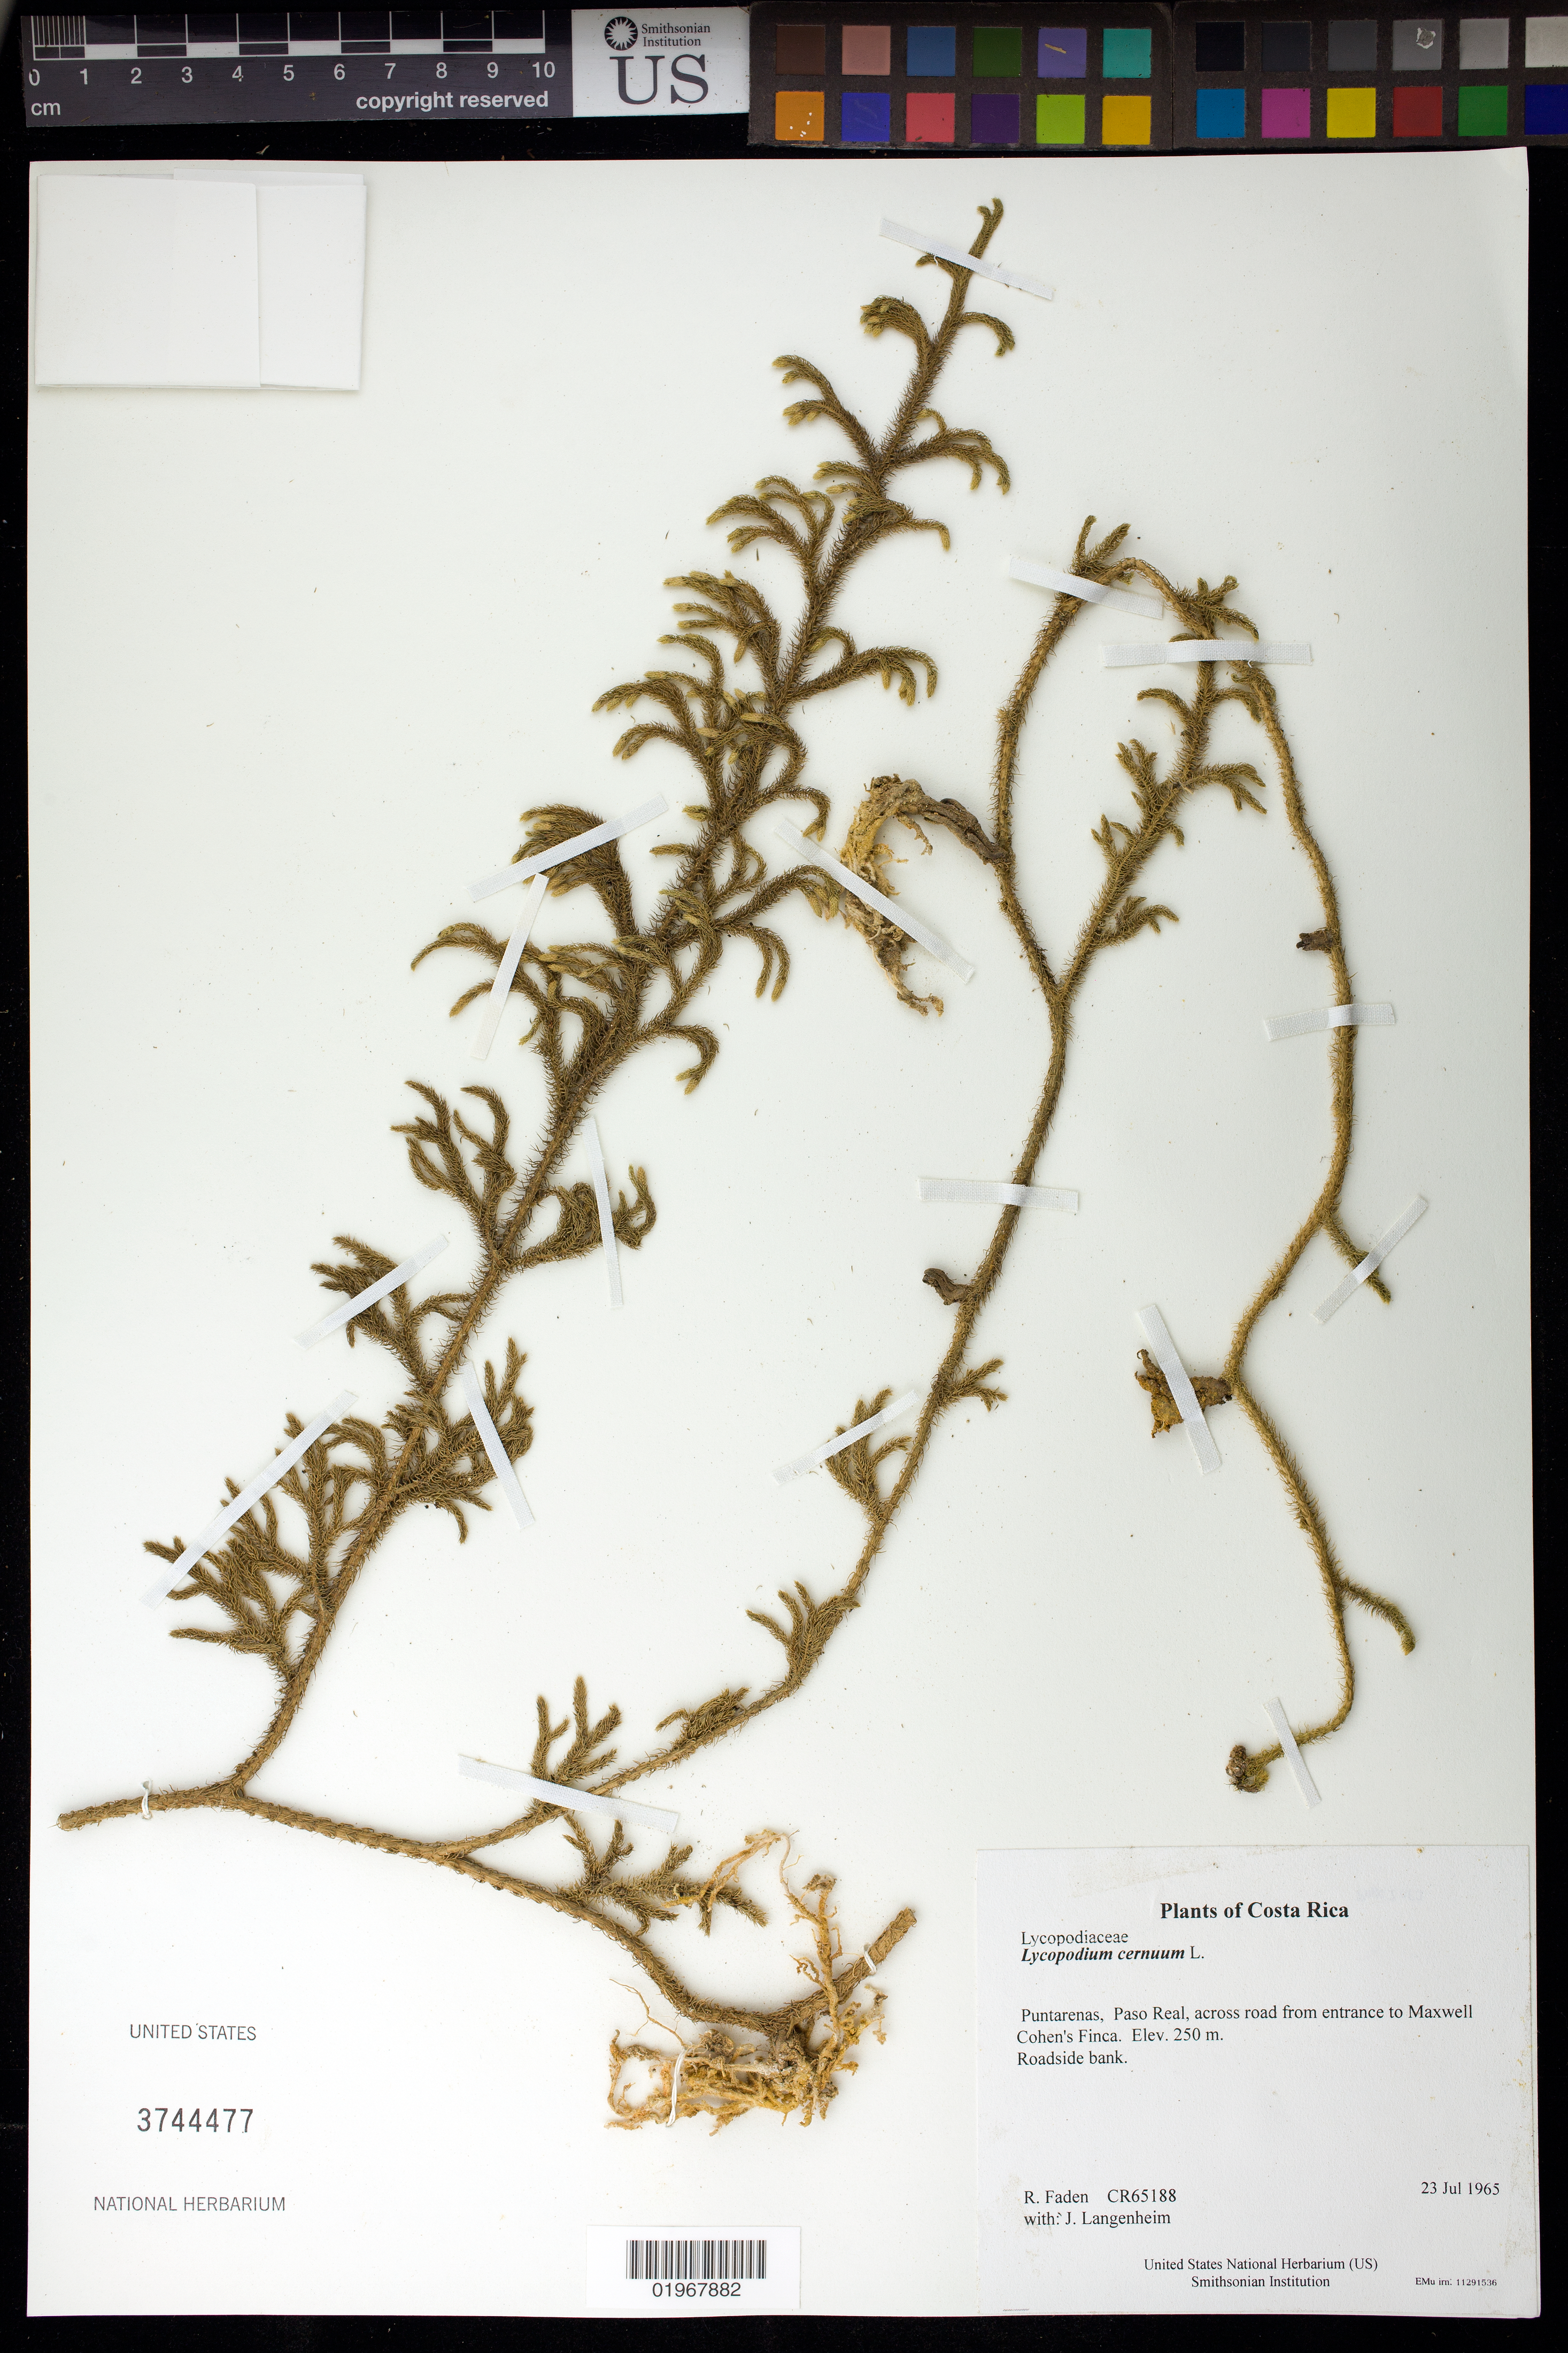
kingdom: Plantae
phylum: Tracheophyta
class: Lycopodiopsida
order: Lycopodiales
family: Lycopodiaceae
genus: Palhinhaea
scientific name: Palhinhaea cernua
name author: (L.) Vasc. & Franco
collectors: R. B. Faden & J. Langenheim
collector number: CR65188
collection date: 1965-07-23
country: Costa Rica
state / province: Puntarenas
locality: Paso Real, across road from entrance to Maxwell Cohen's Finca.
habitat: Roadside bank.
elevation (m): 250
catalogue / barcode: US 3744477